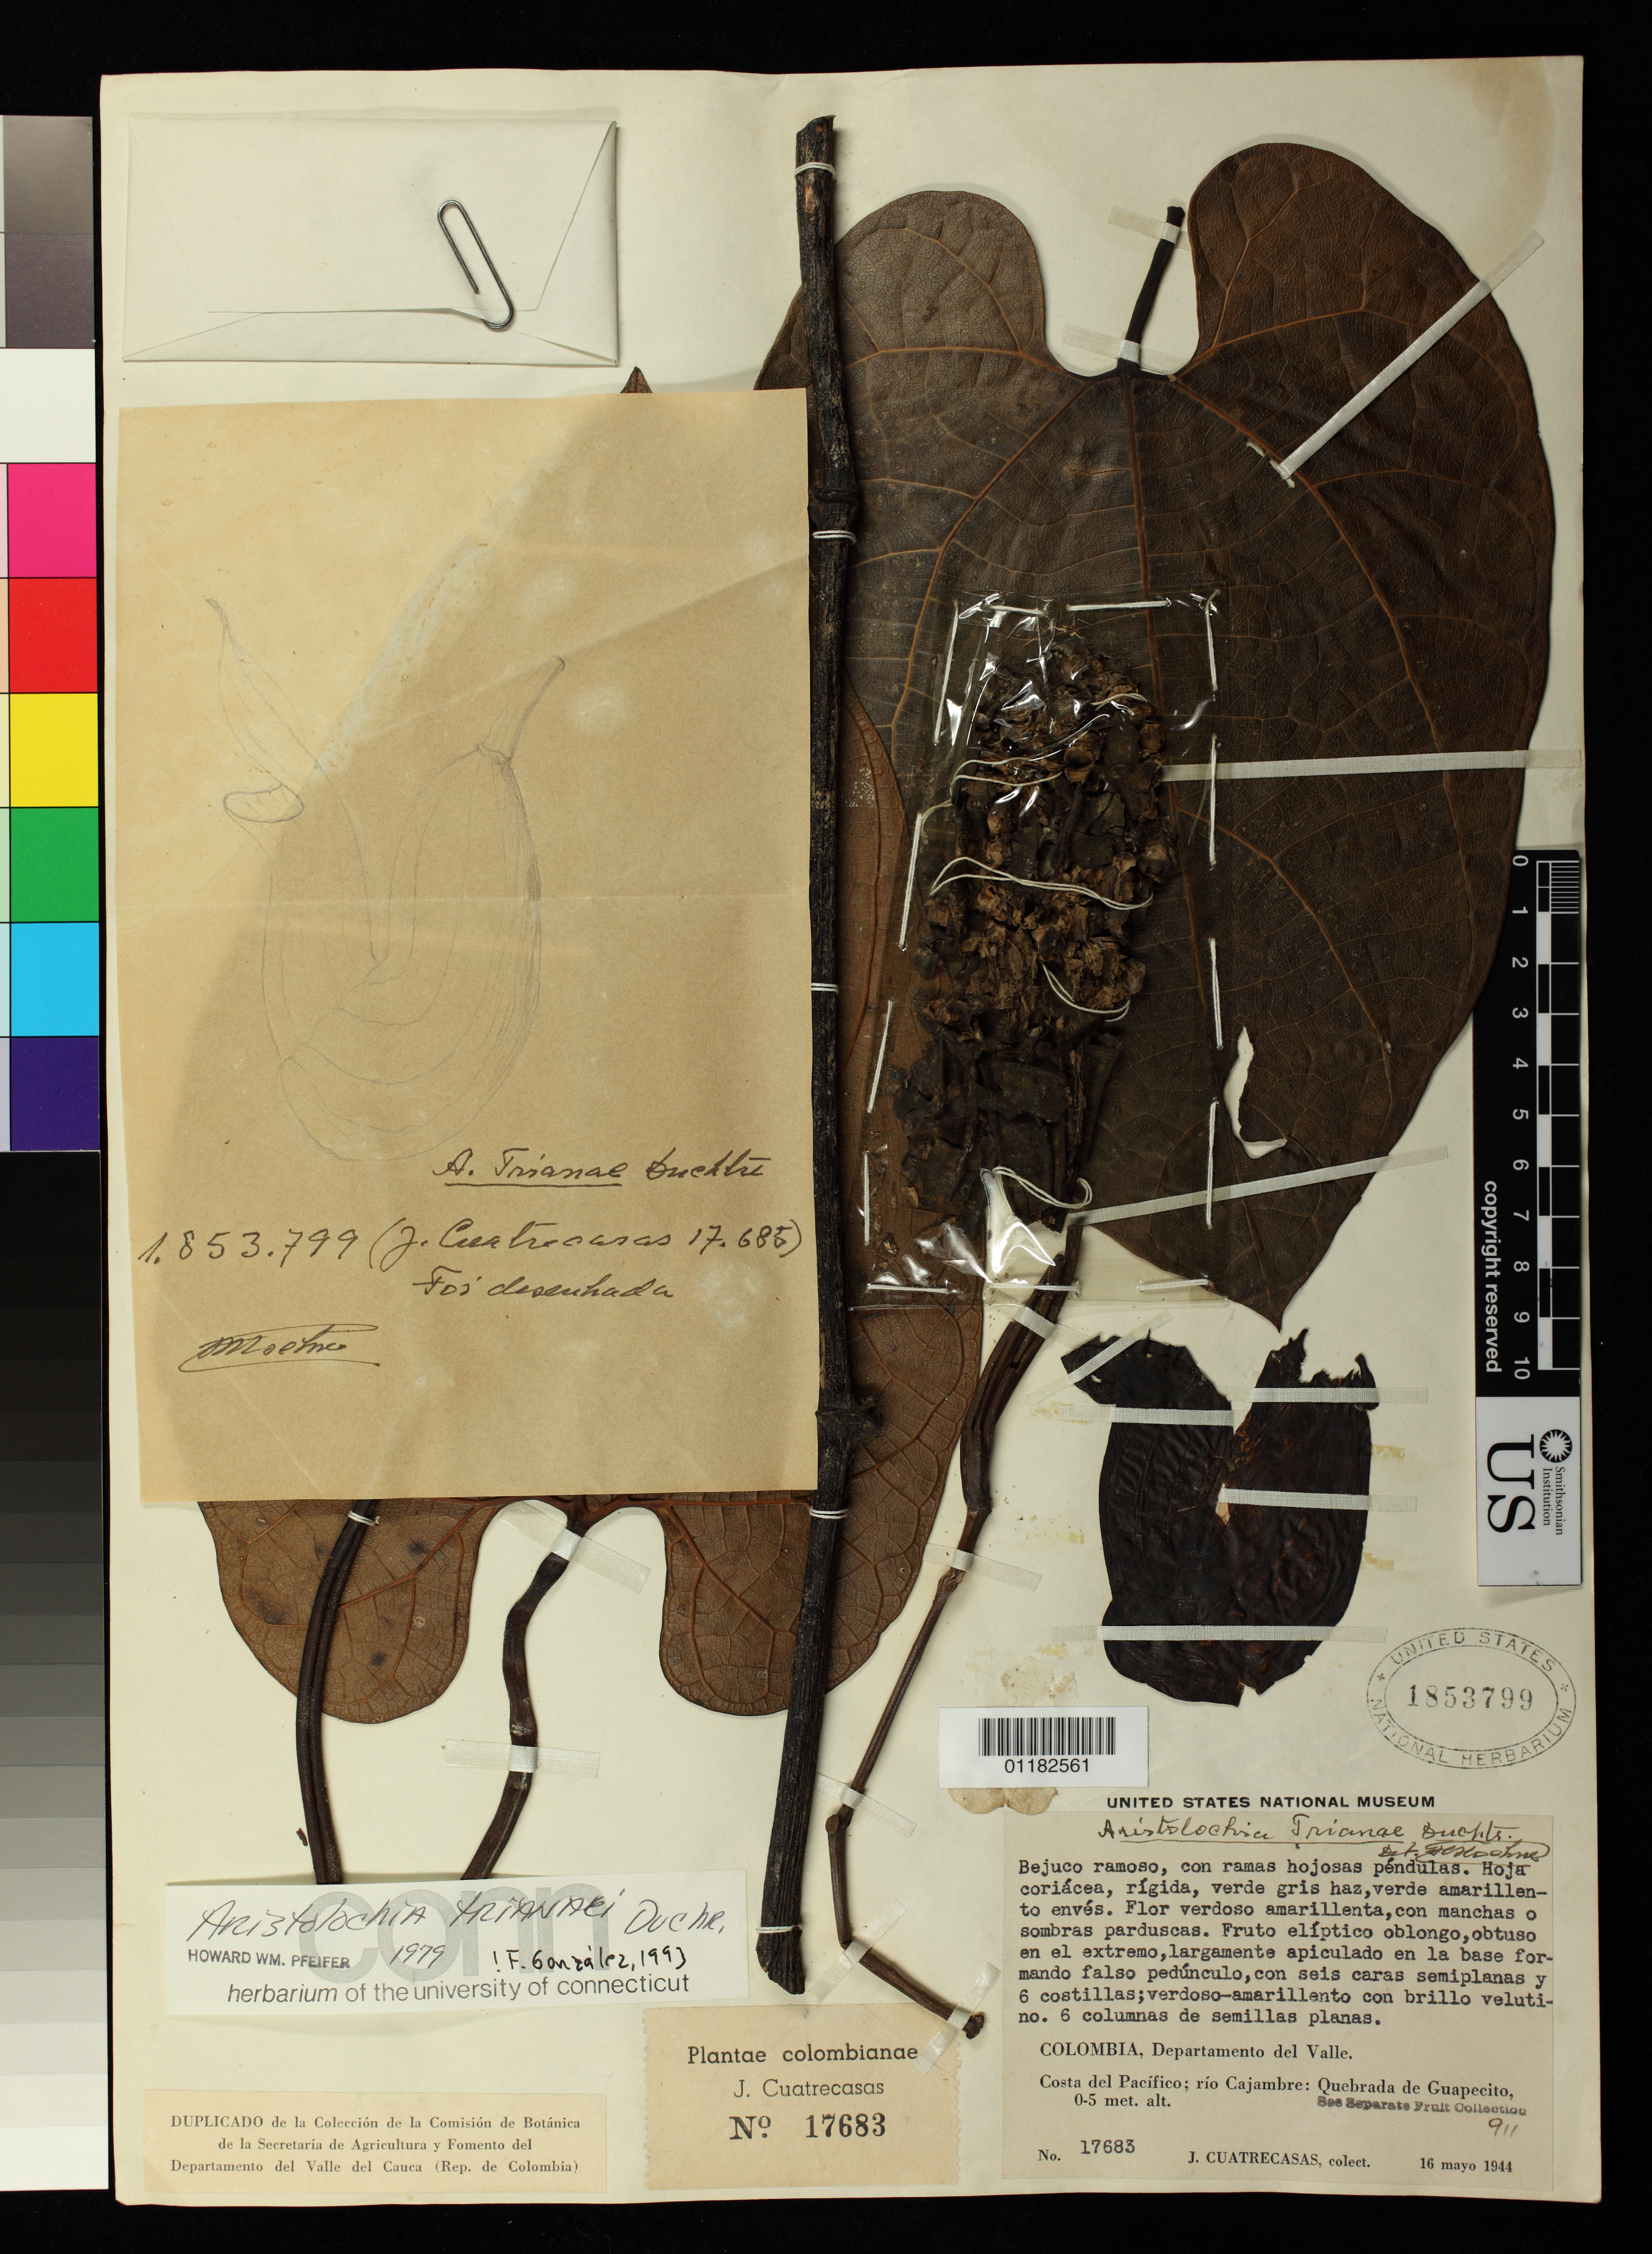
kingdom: Plantae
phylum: Tracheophyta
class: Magnoliopsida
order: Piperales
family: Aristolochiaceae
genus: Aristolochia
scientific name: Aristolochia trianae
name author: Duch.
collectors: J. Cuatrecasas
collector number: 17683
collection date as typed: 16 May 1944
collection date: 1944-05-16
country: Colombia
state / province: Valle del Cauca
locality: Costa del Pacifico, Rio Cajambre, Quebrada de Guapecito.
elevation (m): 0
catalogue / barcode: US 1853799